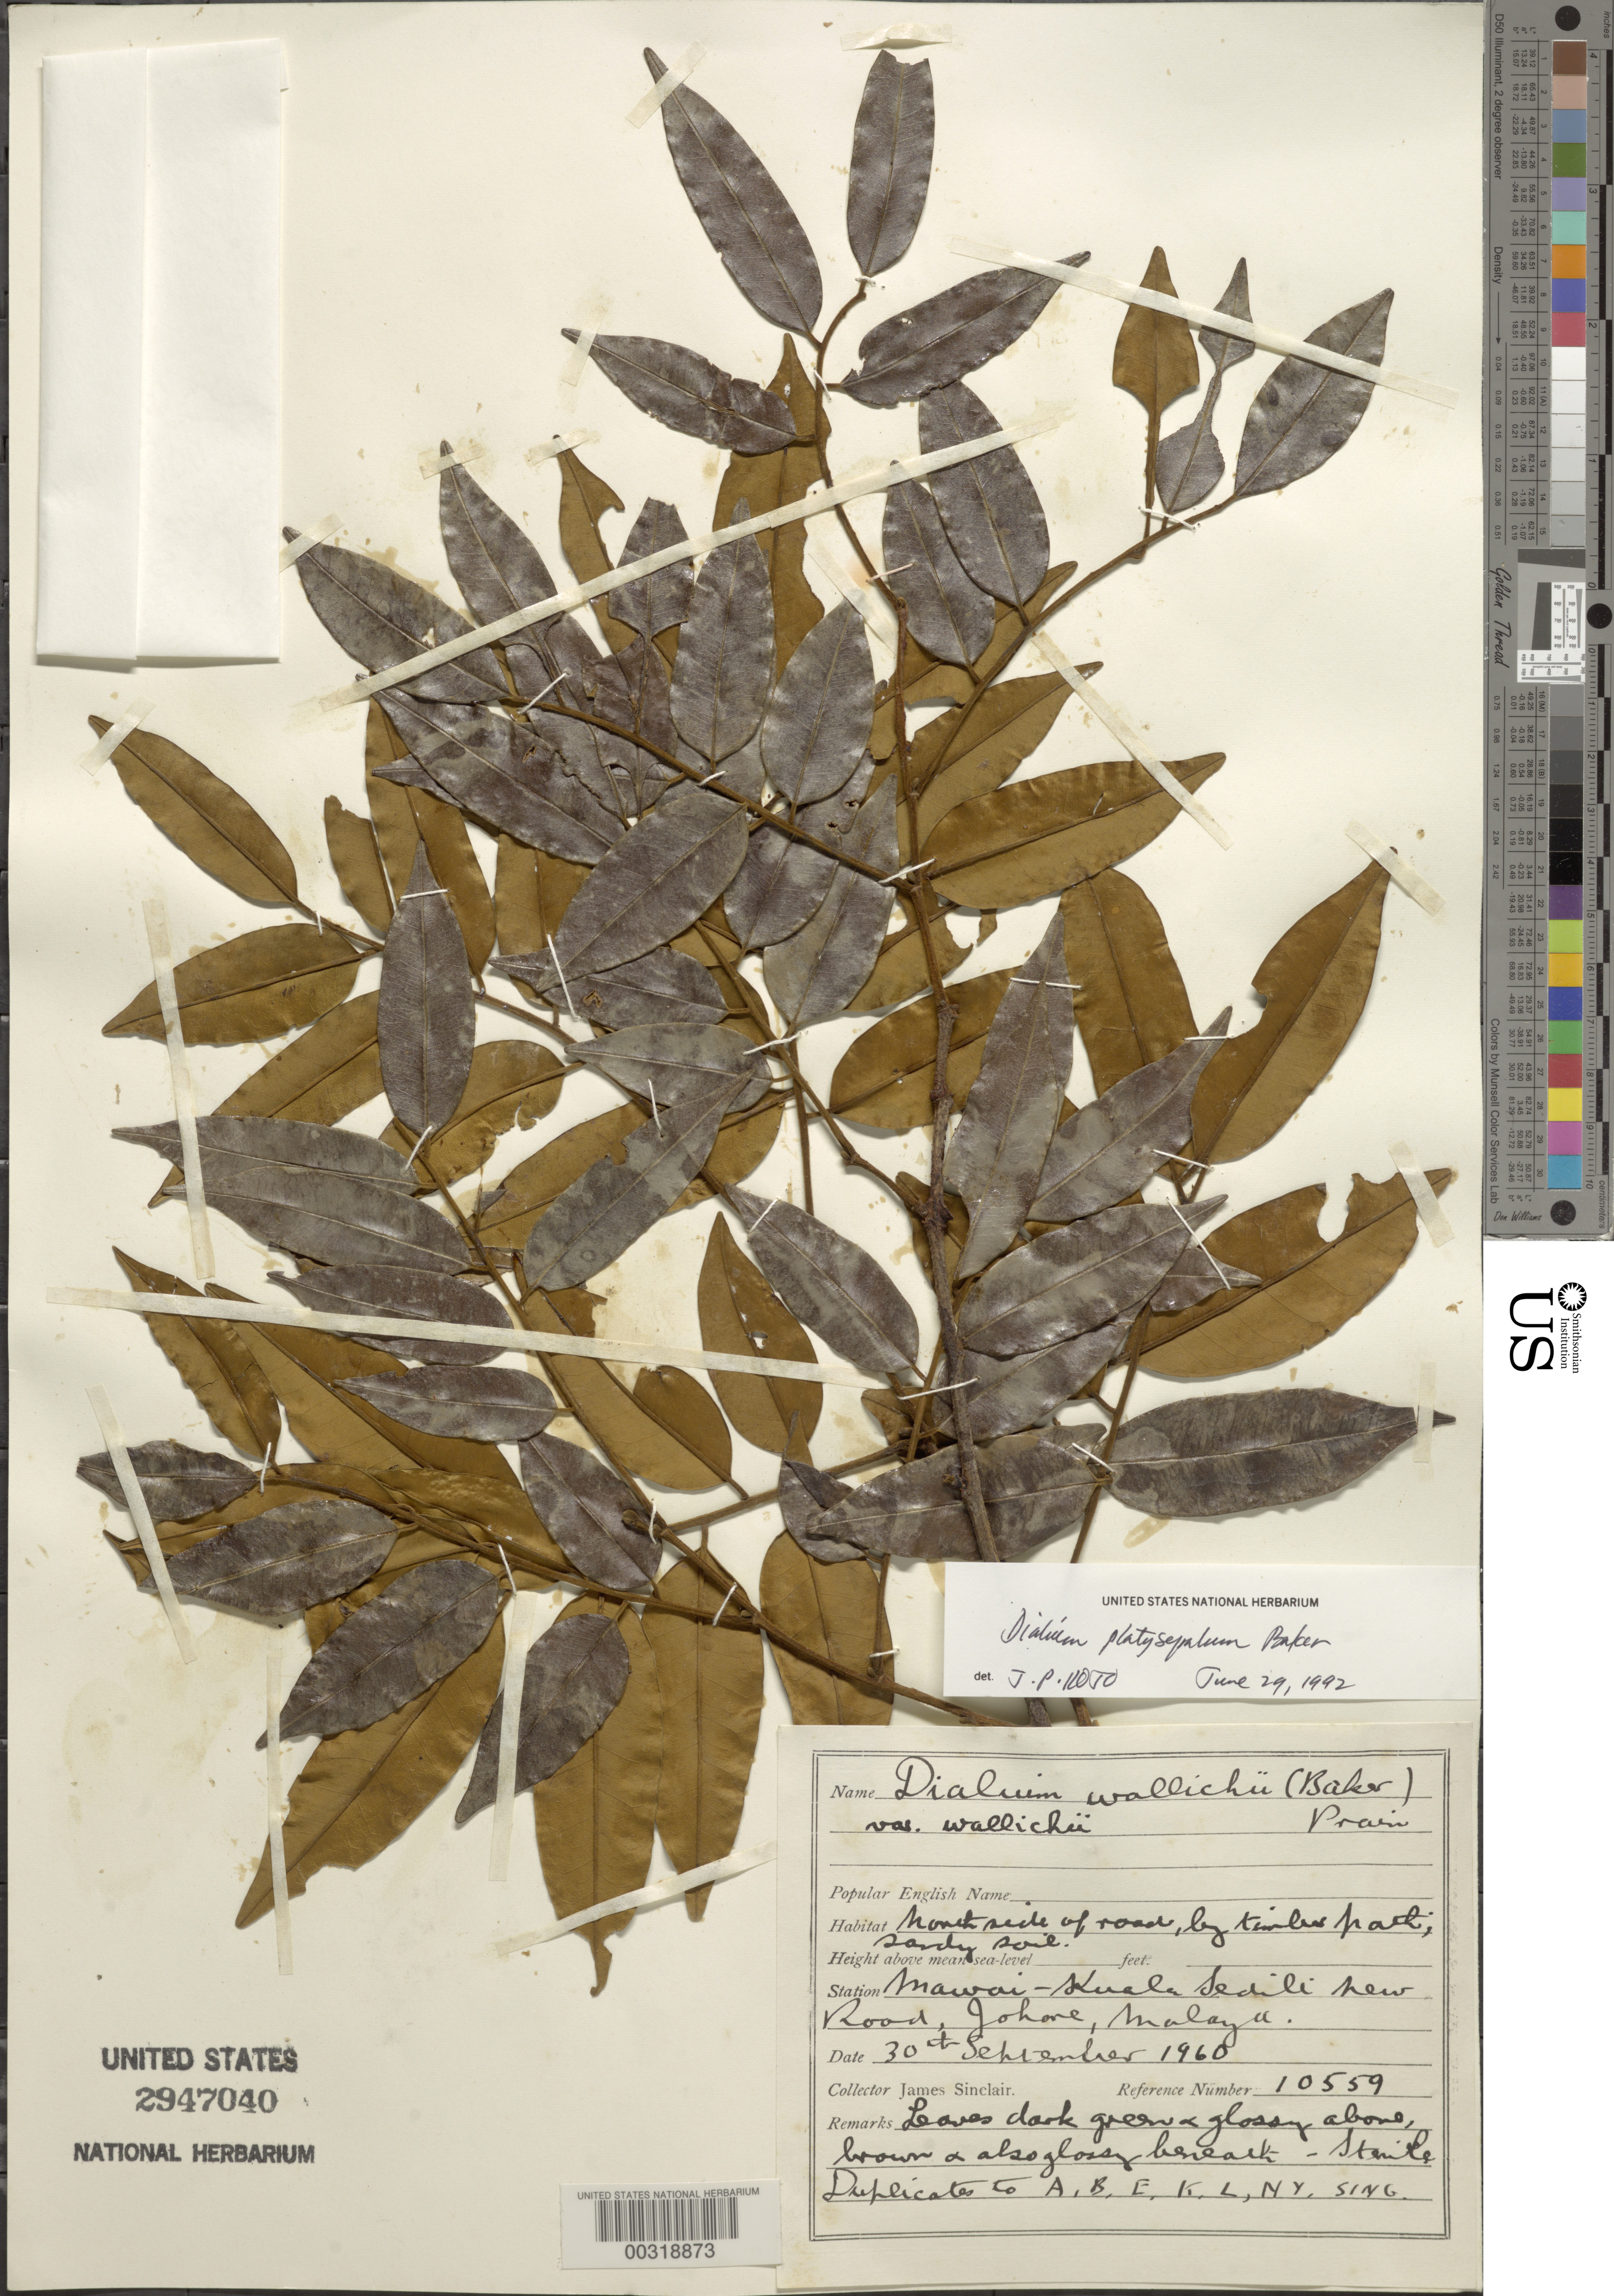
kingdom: Plantae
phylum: Tracheophyta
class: Magnoliopsida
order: Fabales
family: Fabaceae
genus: Dialium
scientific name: Dialium platysepalum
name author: Baker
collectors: J. Sinclair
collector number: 10559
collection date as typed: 30 Sep 1960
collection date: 1960-09-30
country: Malaysia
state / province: Johor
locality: Mawai-Kuala Sedili new road, N side of road by timber path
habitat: Sandy soil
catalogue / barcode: US 2947040